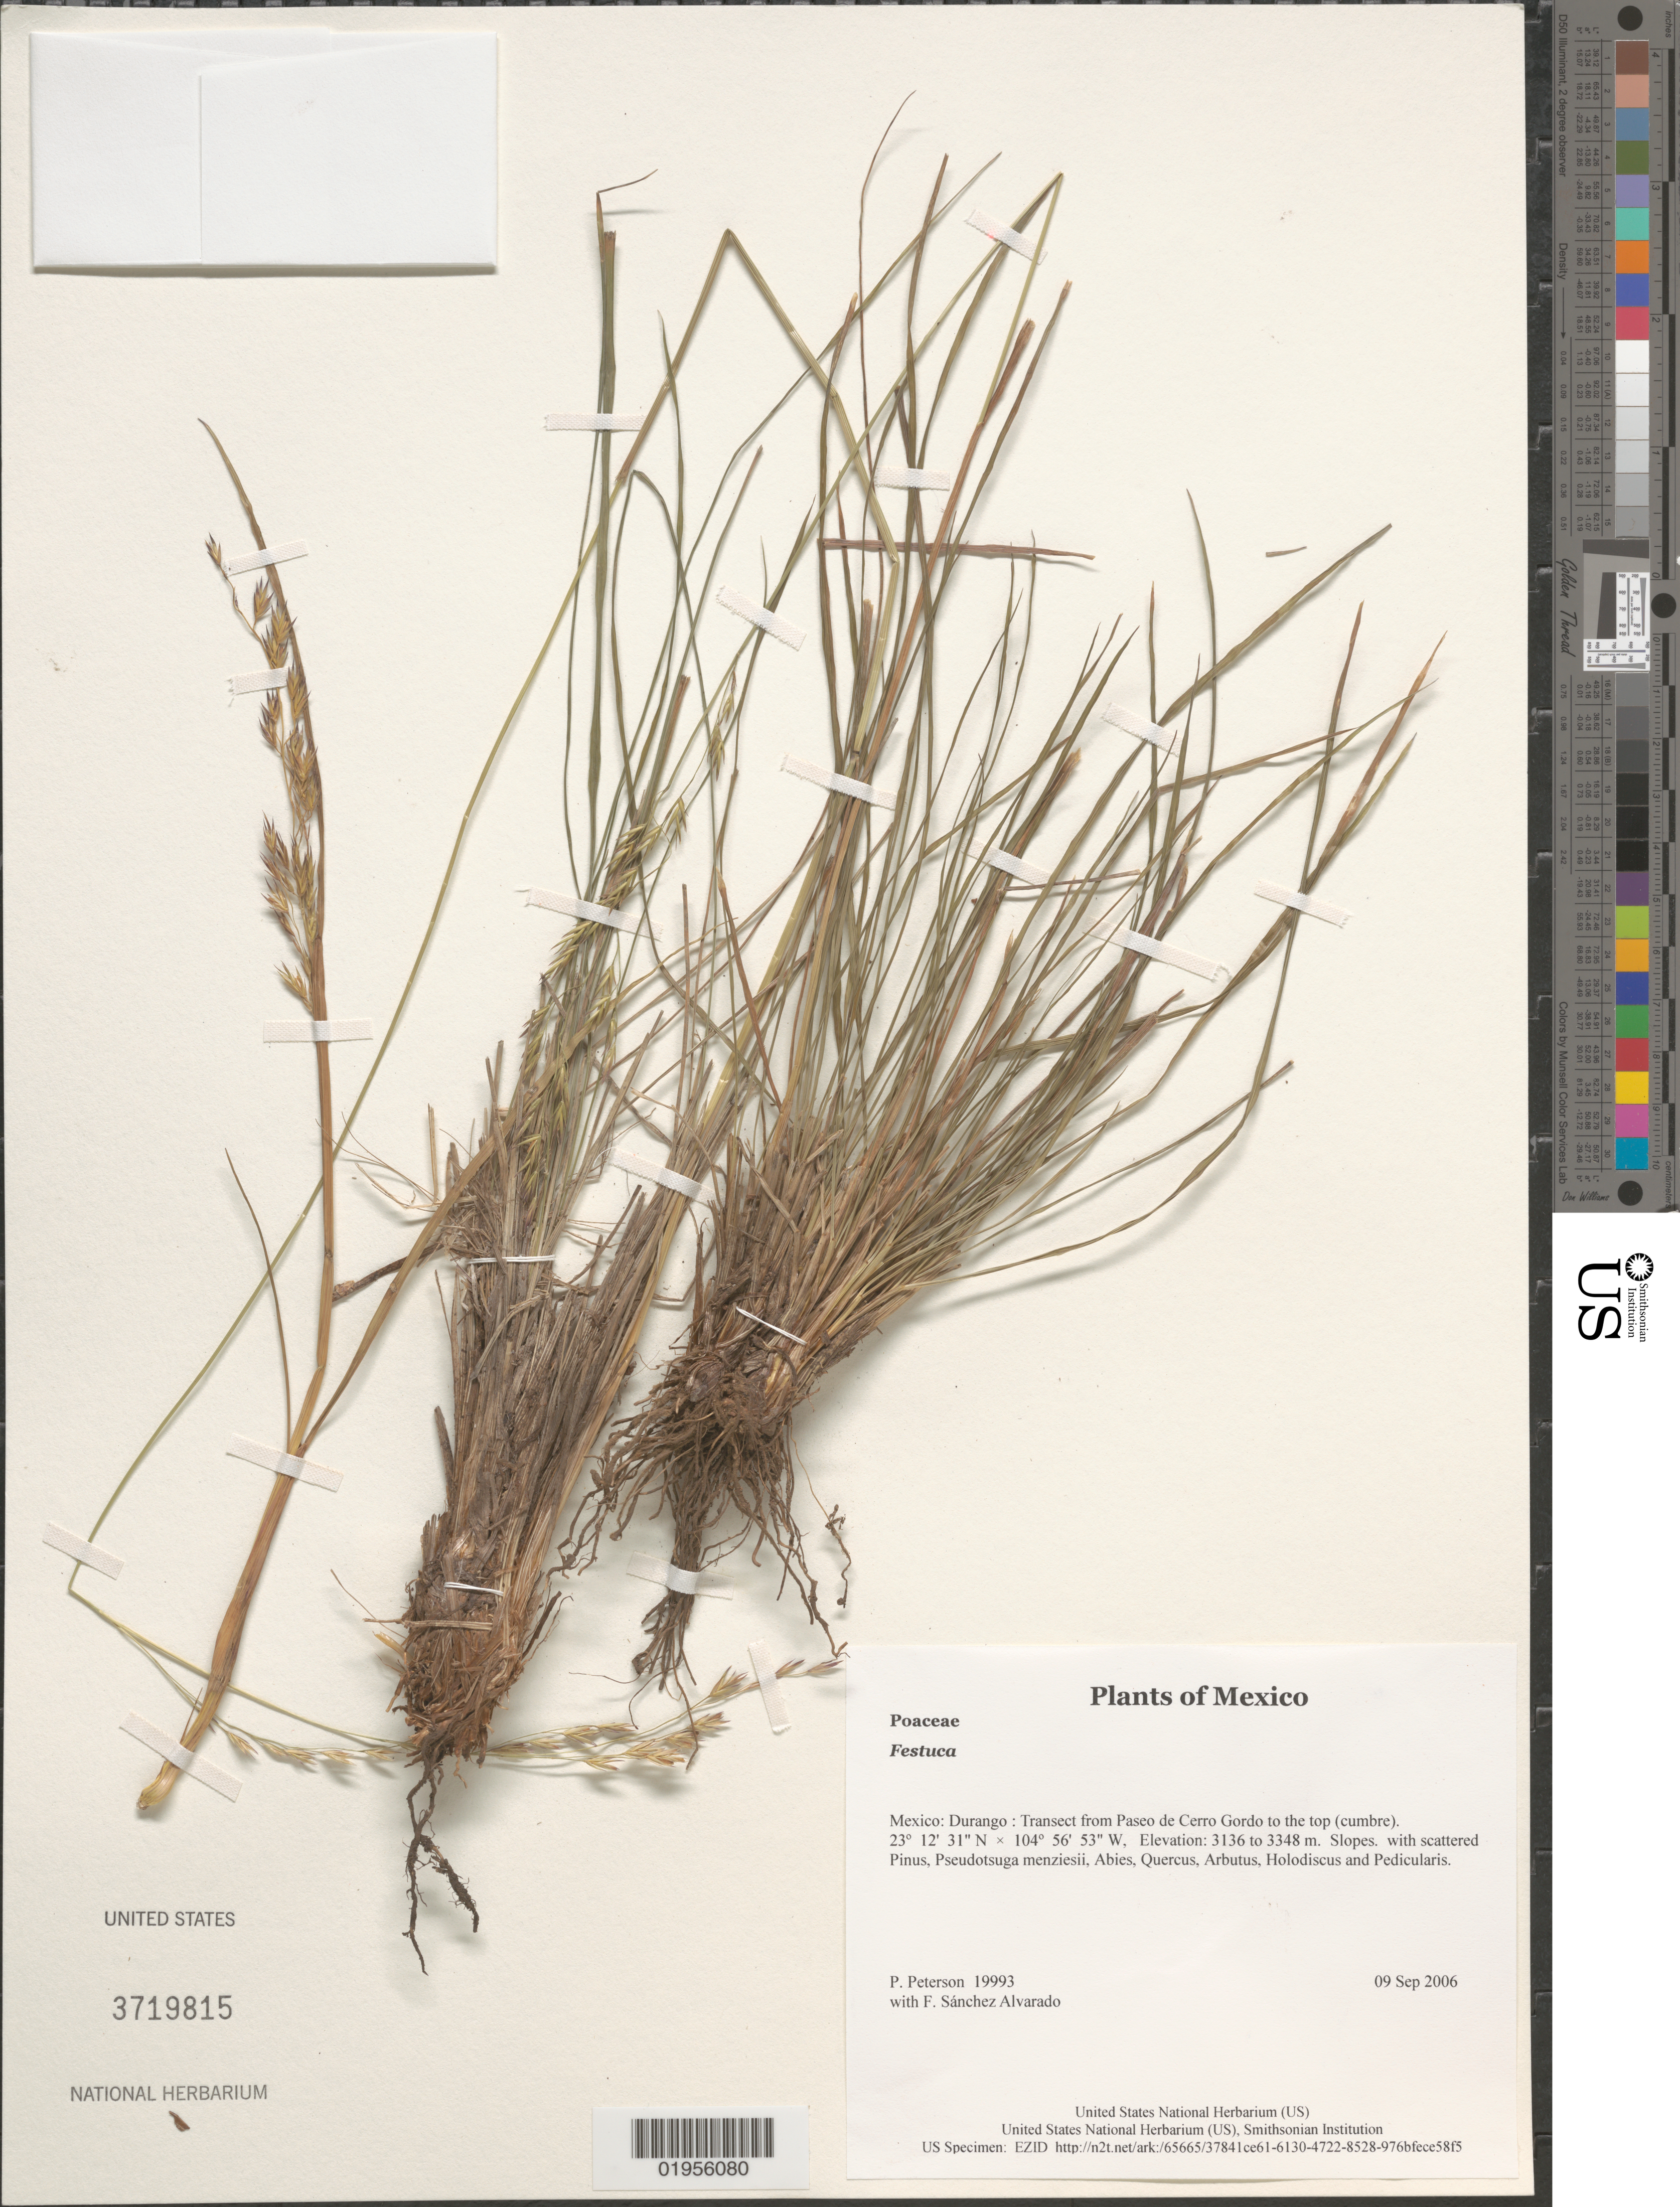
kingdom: Plantae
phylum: Tracheophyta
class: Liliopsida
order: Poales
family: Poaceae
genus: Festuca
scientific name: Festuca sp.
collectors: P. M. Peterson & F. Sánchez Alvarado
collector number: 19993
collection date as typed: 09 Sep 2006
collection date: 2006-09-09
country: Mexico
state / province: Durango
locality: Transect from Paseo de Cerro Gordo to the top (cumbre).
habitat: Slopes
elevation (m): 3136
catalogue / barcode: US 3719815